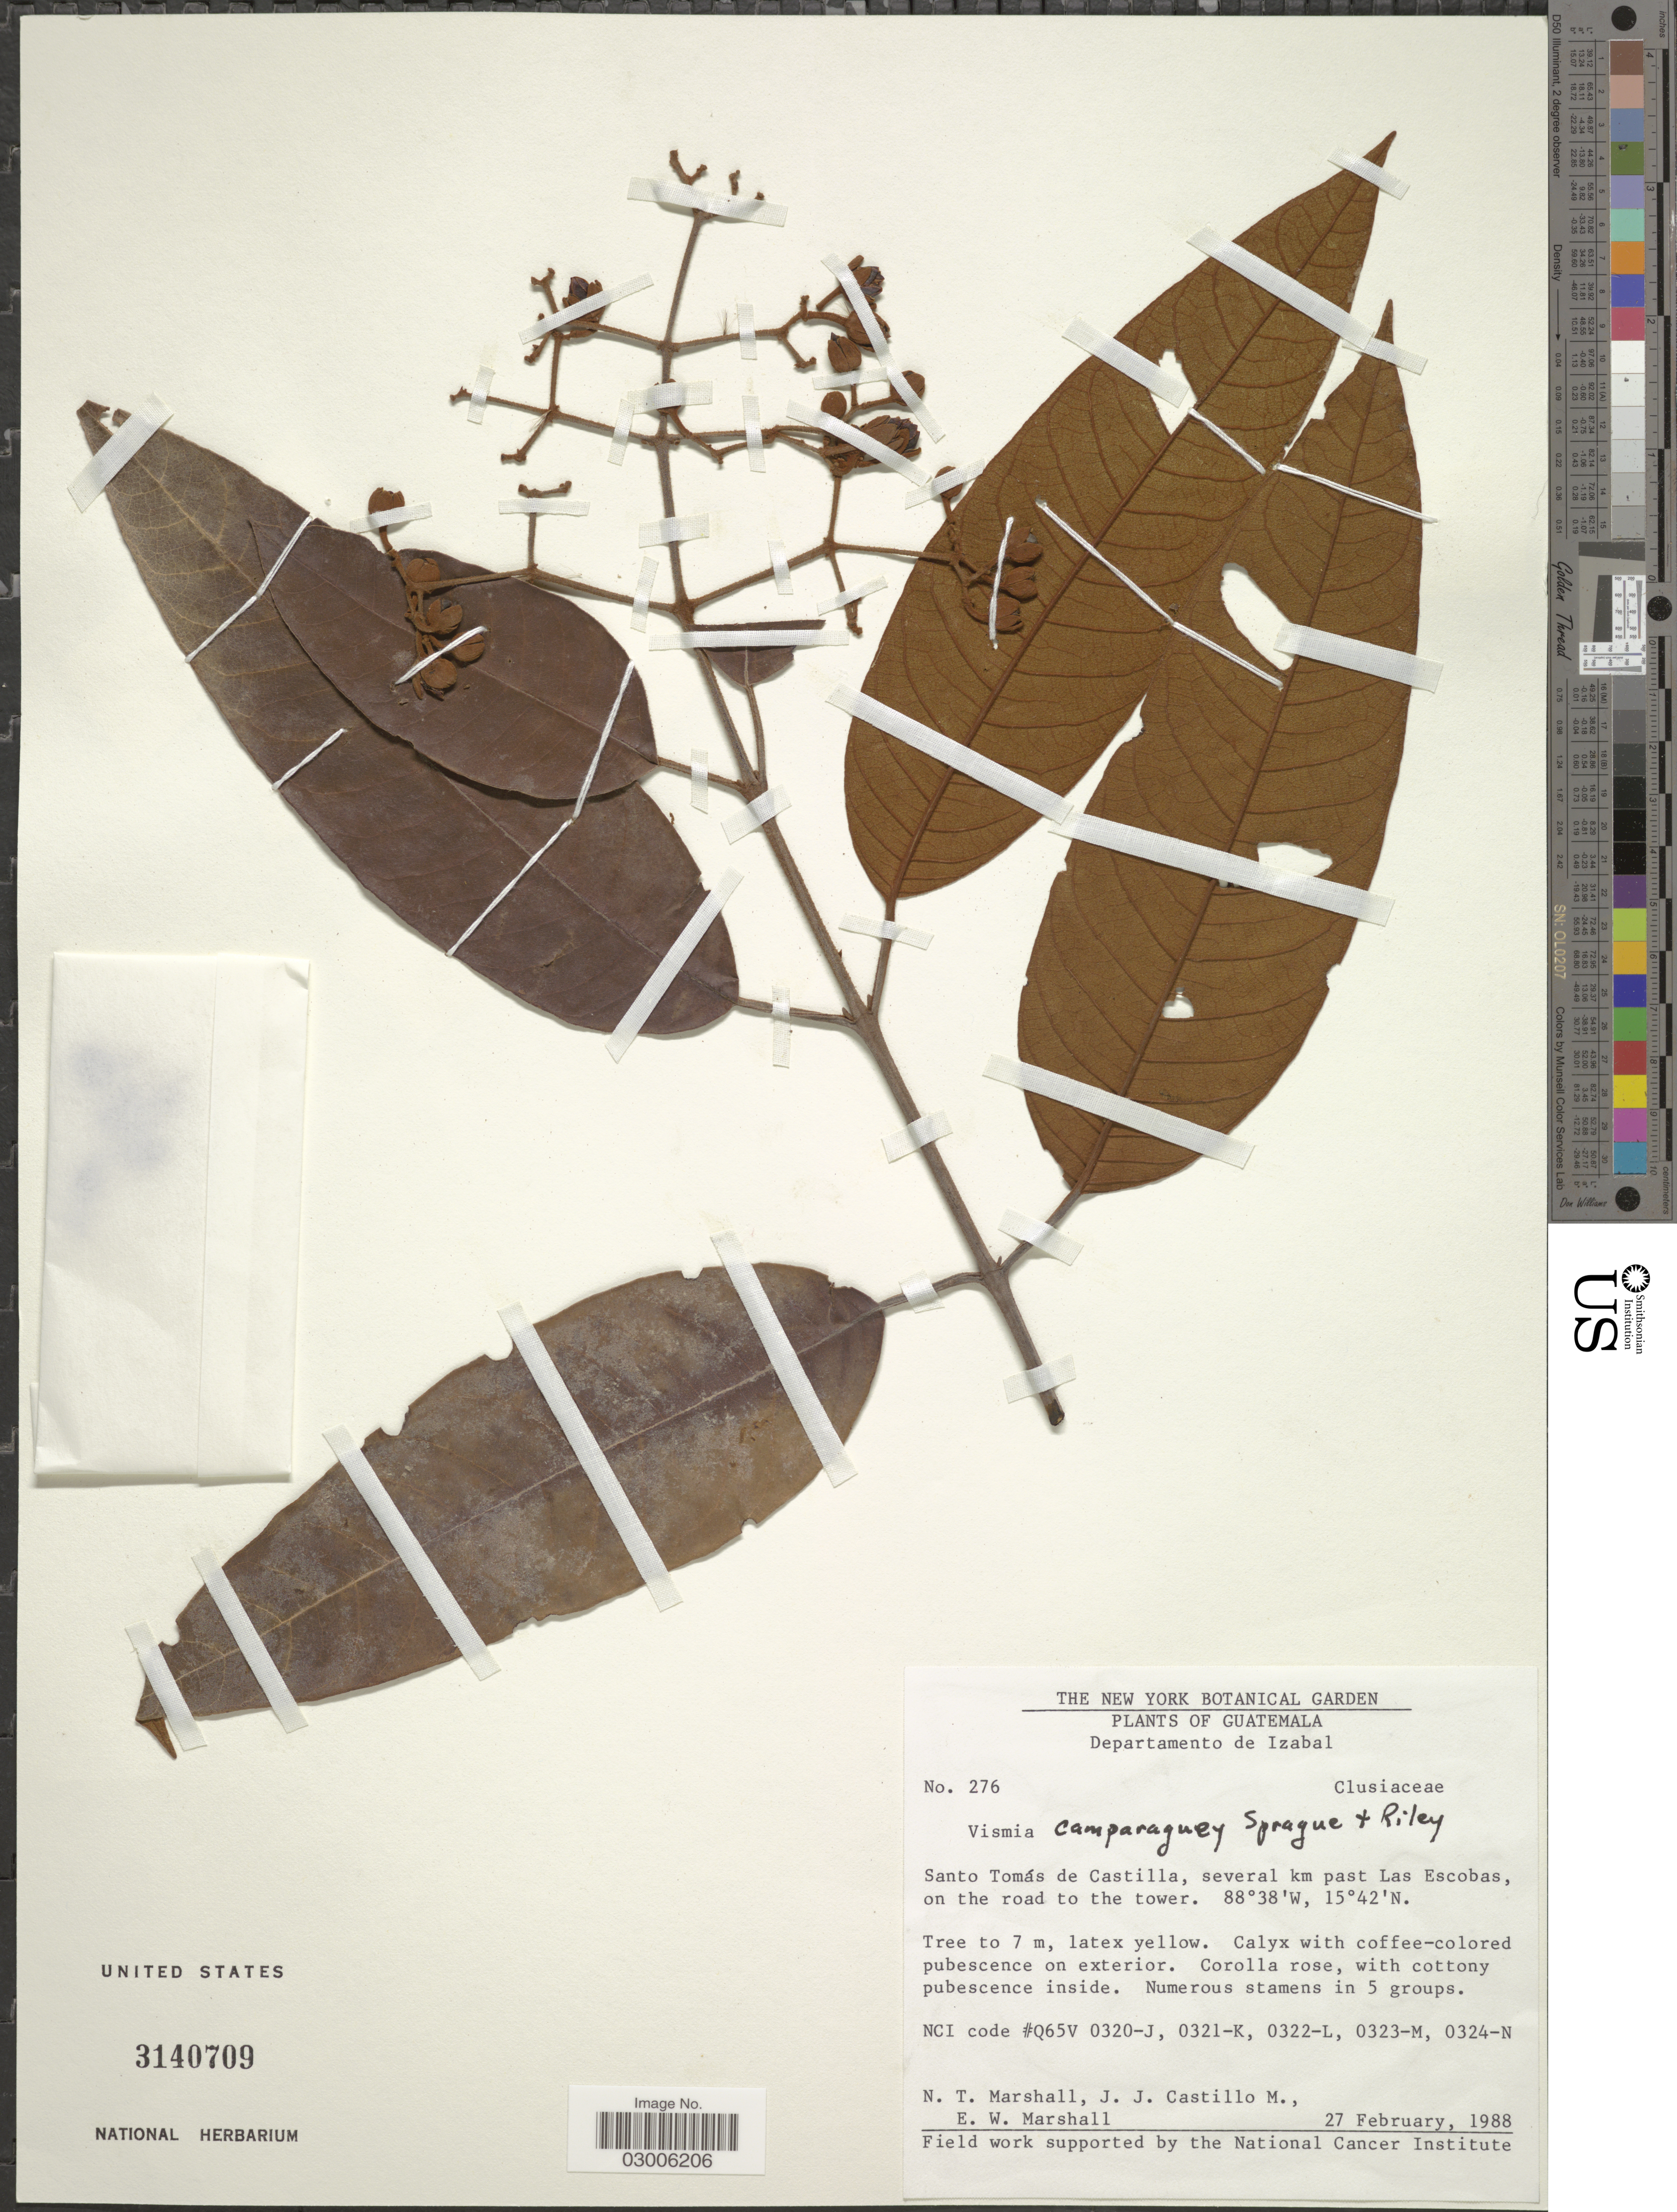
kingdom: Plantae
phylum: Tracheophyta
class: Magnoliopsida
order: Malpighiales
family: Hypericaceae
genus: Vismia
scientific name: Vismia camparaguey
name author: Sprague & L. Riley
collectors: N. T. Marshall, J. Castillo & E. W. Marshall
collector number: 276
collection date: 1988-02-27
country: Guatemala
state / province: Izabal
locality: Departamento de Izabal. Santo Tomás de Castilla, several km past Las Escobas, on the road to the tower.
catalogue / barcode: US 3140709